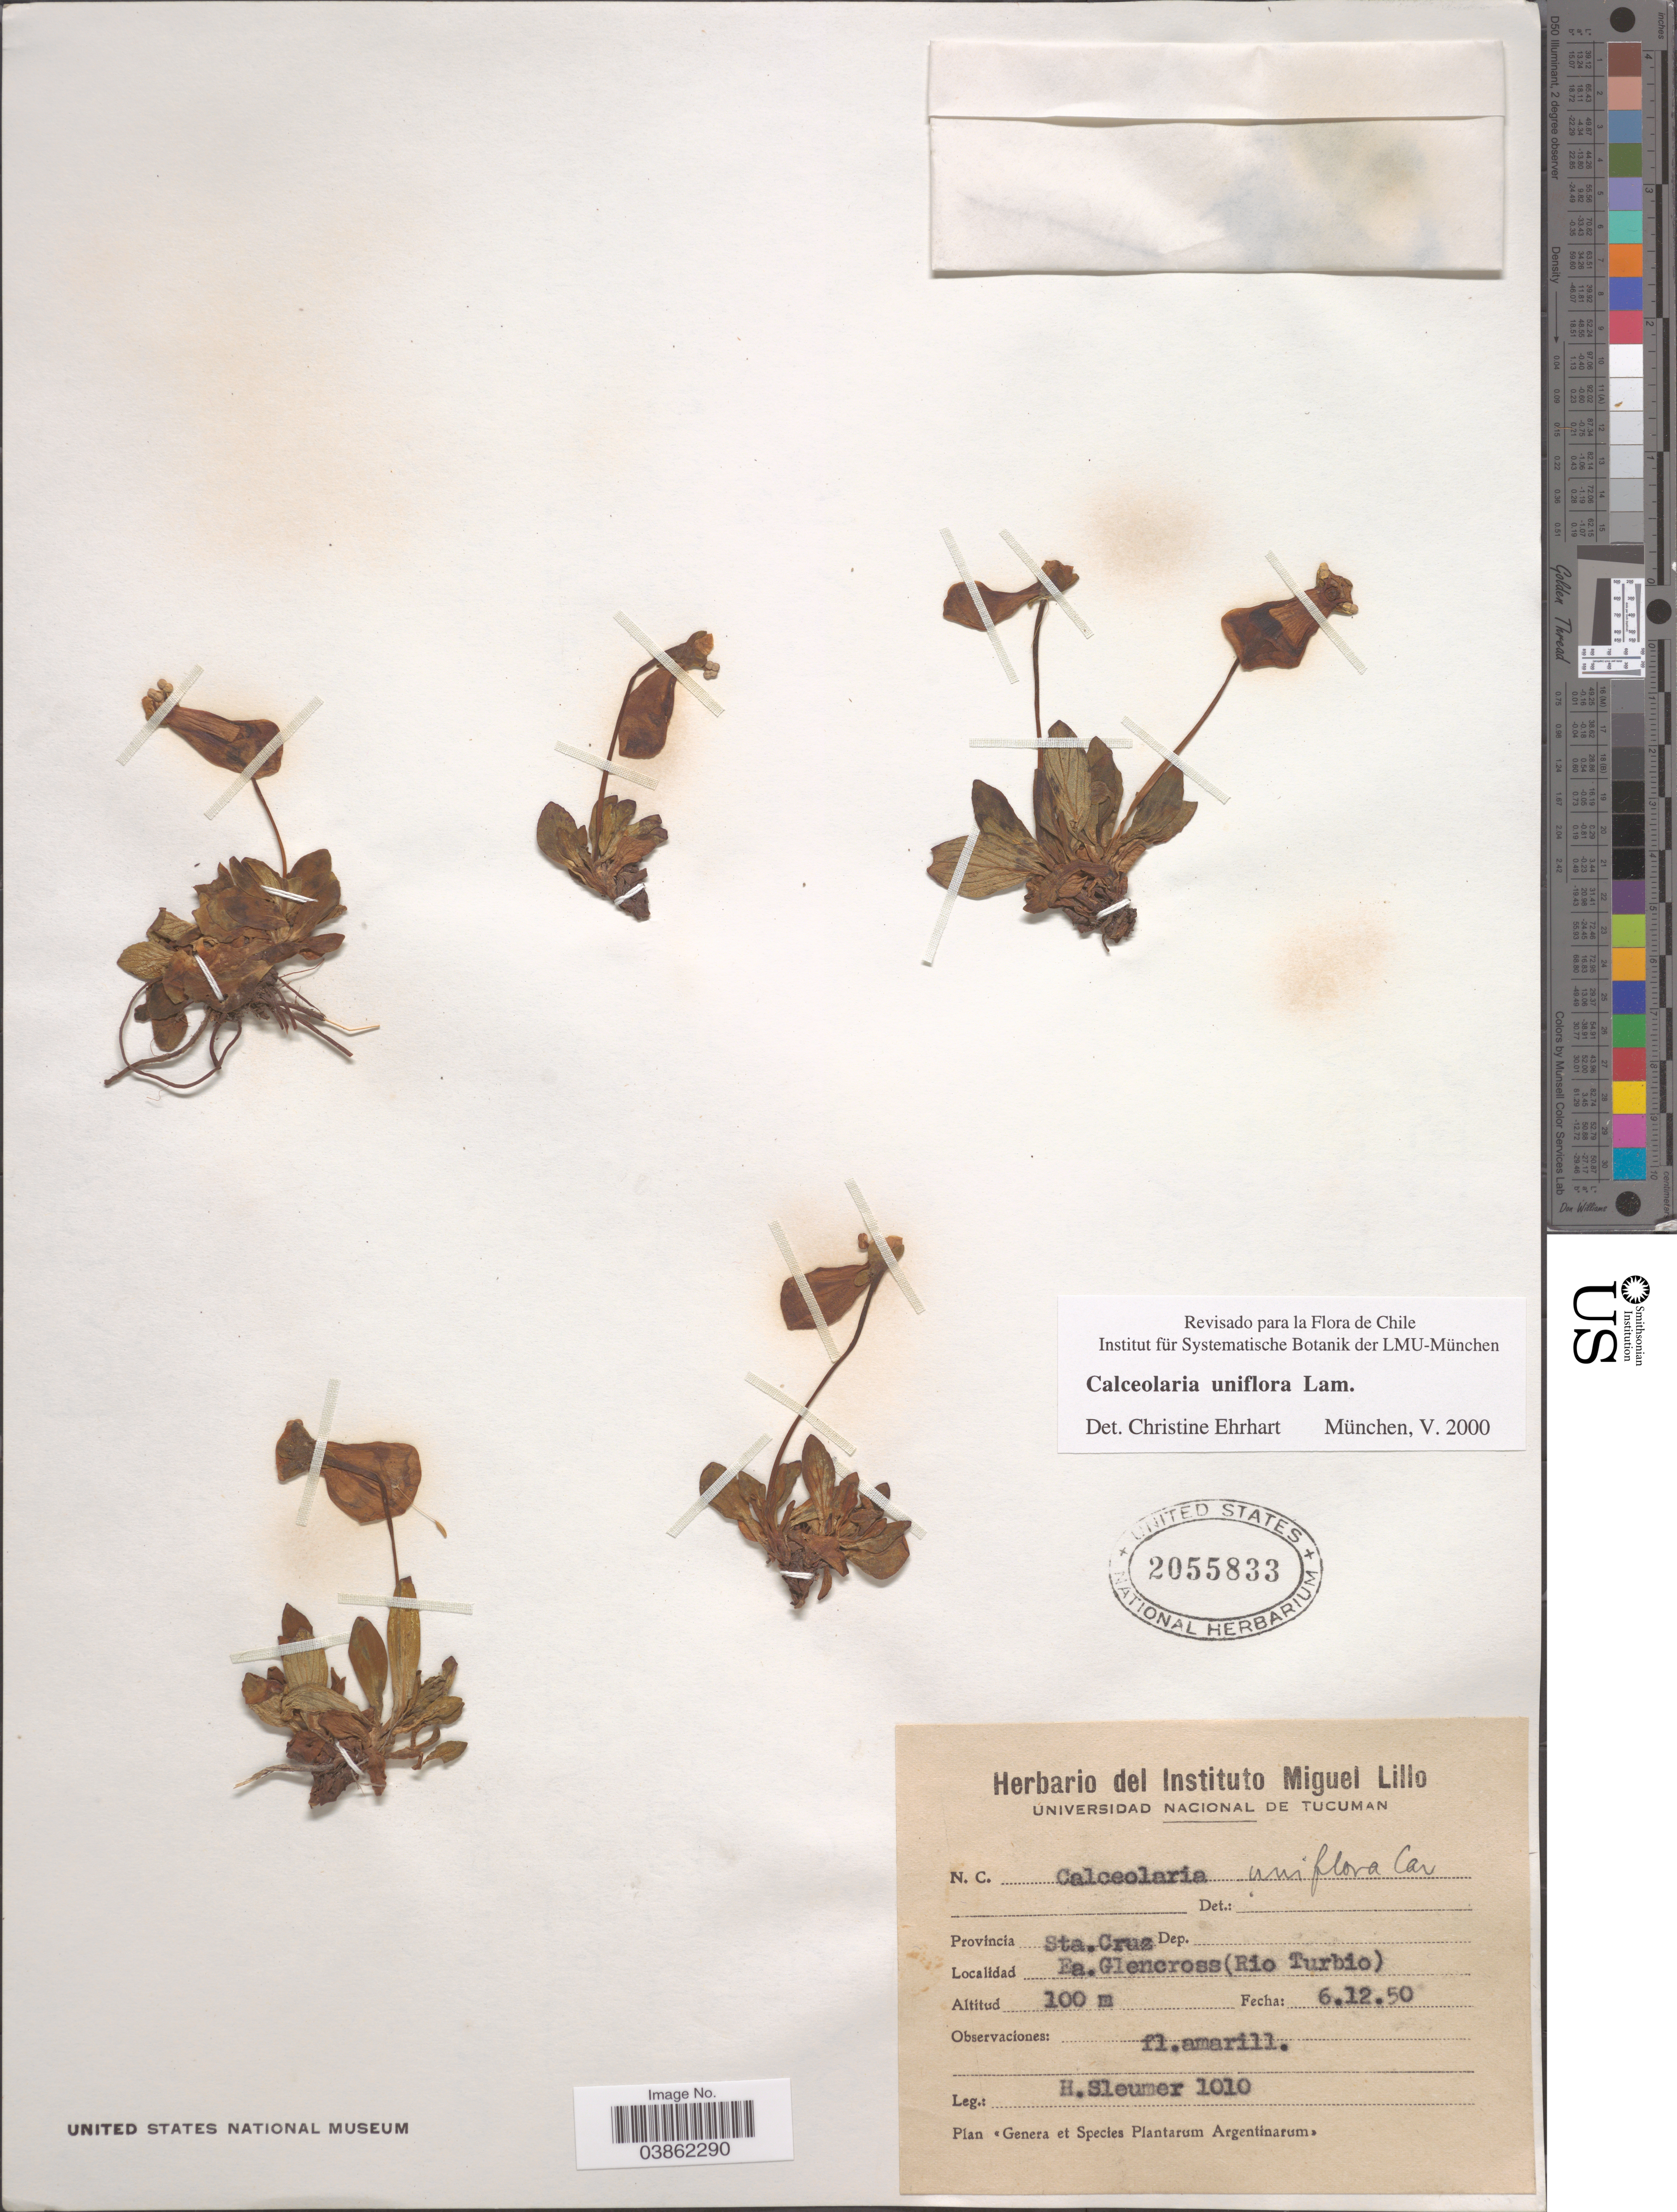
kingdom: Plantae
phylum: Tracheophyta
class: Magnoliopsida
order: Lamiales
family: Calceolariaceae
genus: Calceolaria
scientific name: Calceolaria uniflora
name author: Lam.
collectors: H. O. Sleumer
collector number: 1010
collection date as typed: Transcribed d/m/y: 6/12/50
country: Argentina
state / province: Santa Cruz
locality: Ea. Glencross(Rio Turbio).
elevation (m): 100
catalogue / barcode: US 2055833